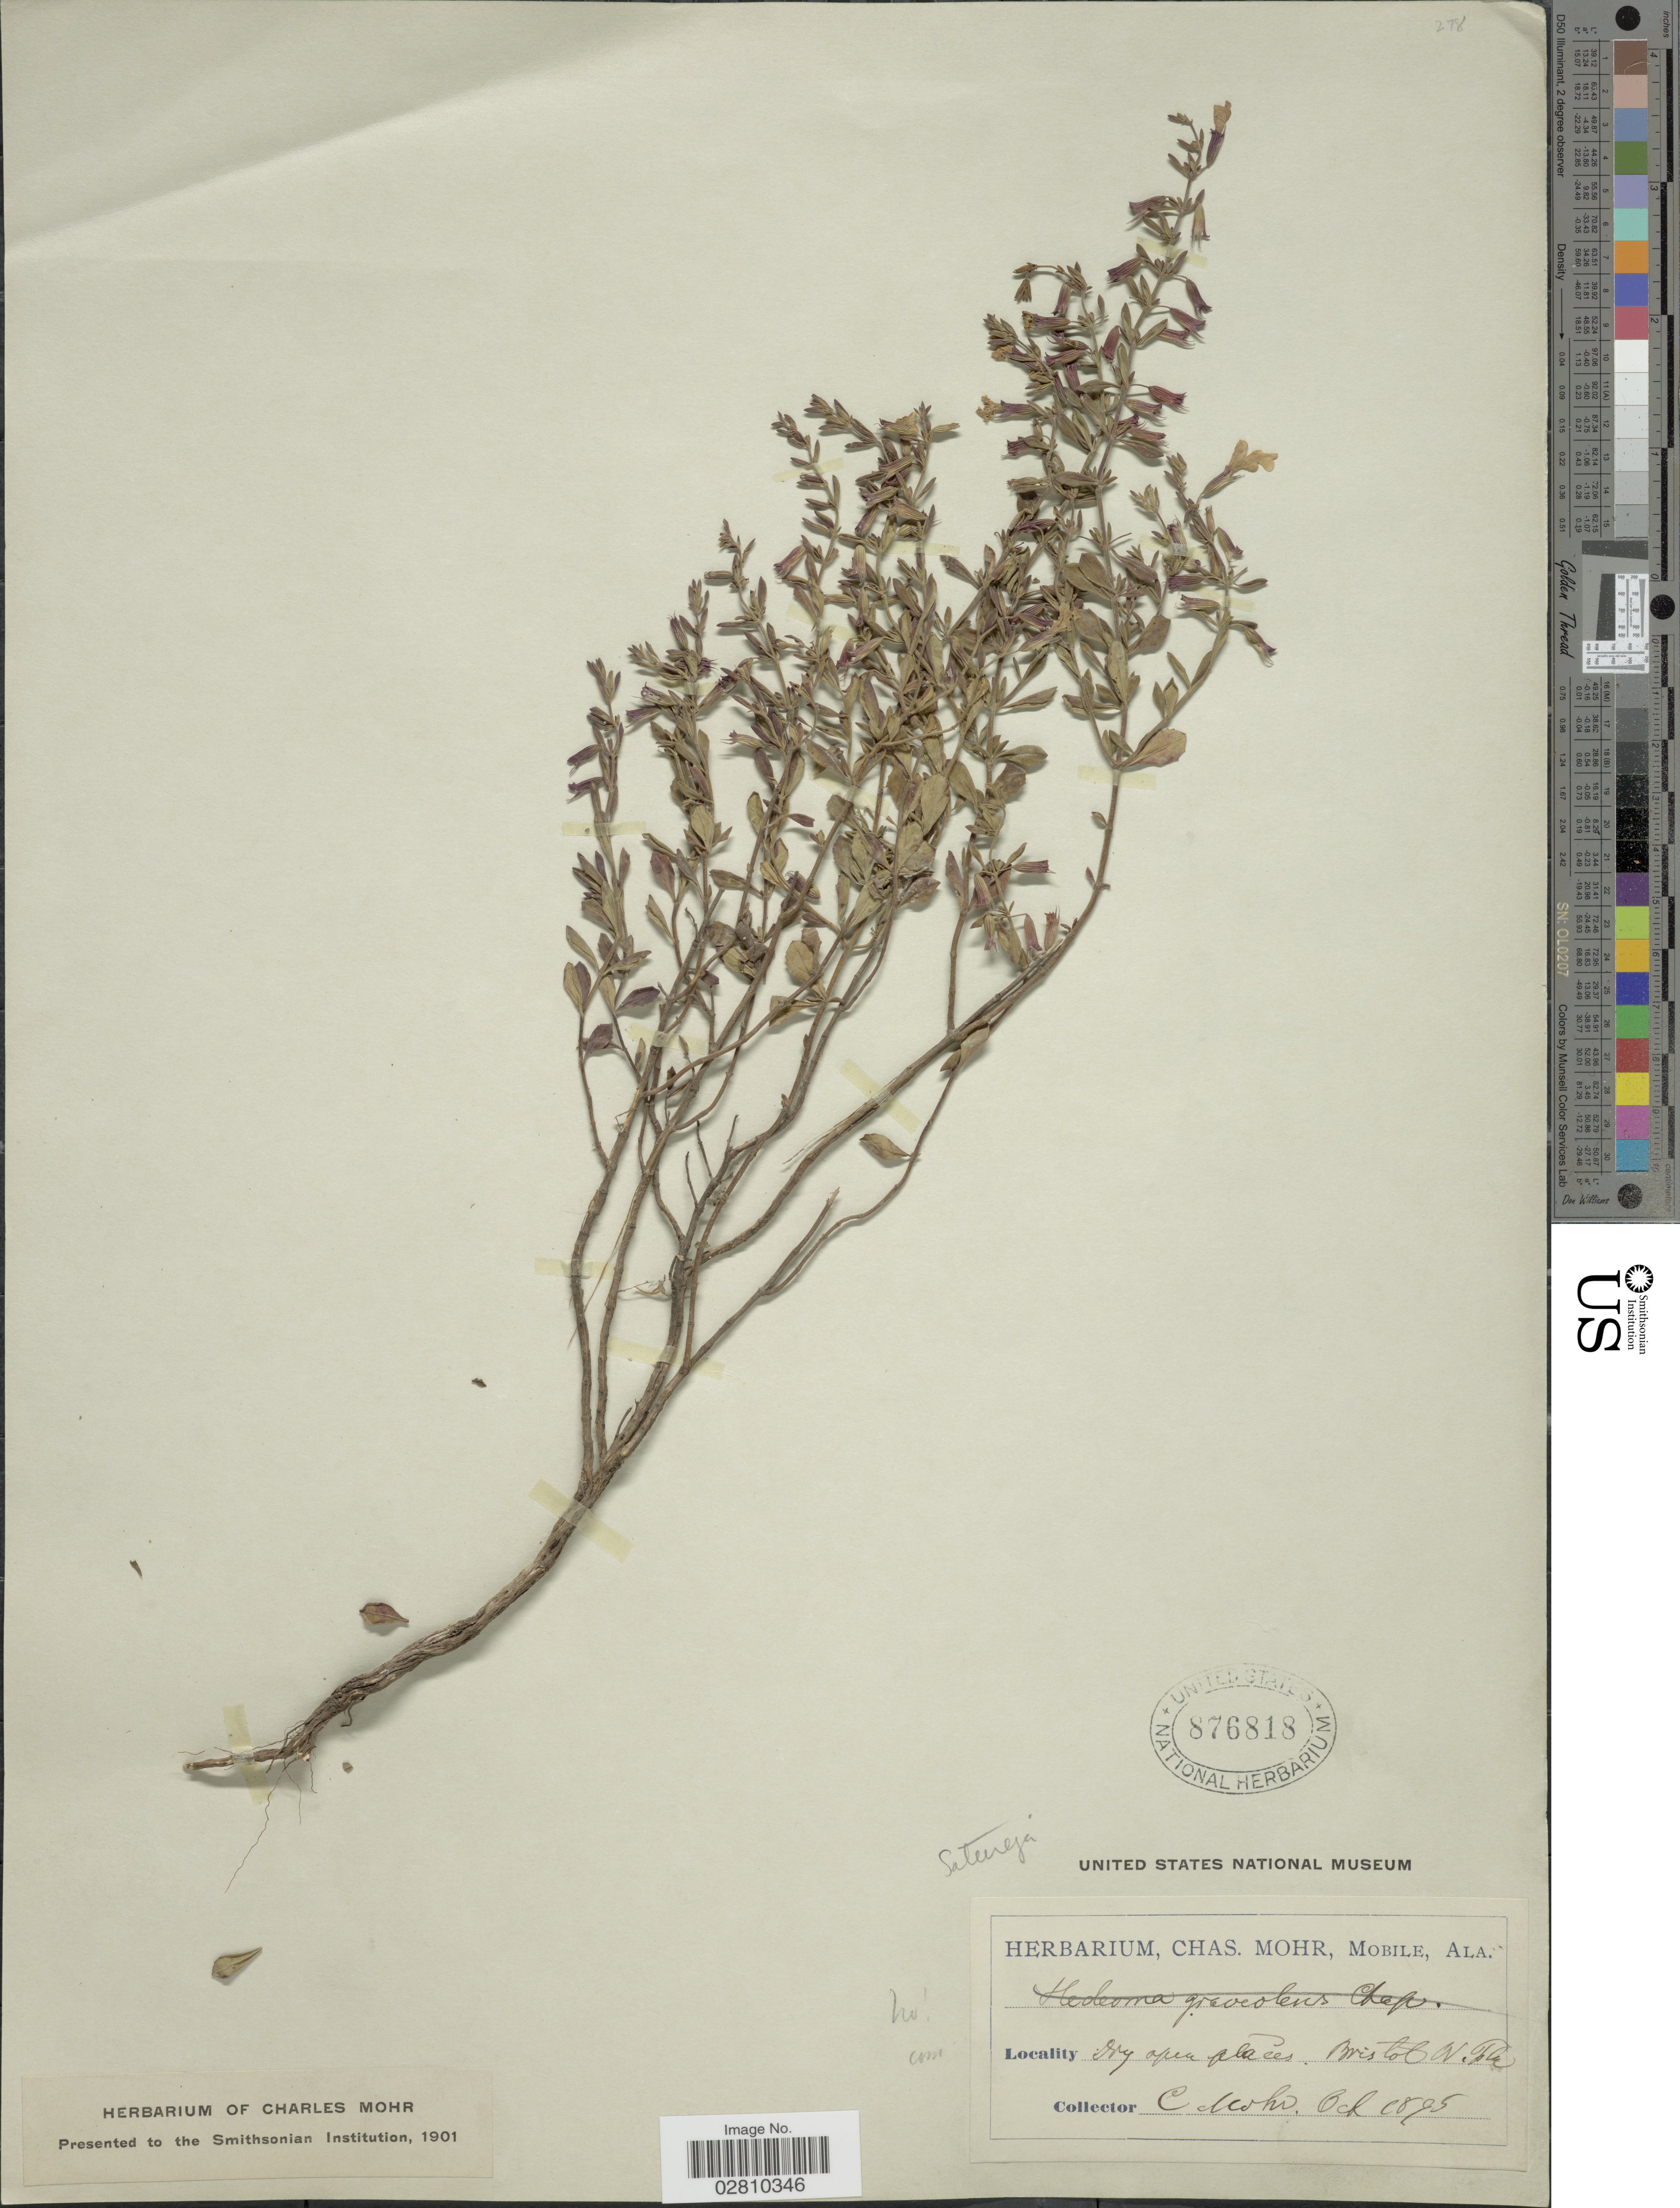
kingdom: Plantae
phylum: Tracheophyta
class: Magnoliopsida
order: Lamiales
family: Lamiaceae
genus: Clinopodium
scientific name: Clinopodium dentatum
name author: (Chapm.) Kuntze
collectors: Mohr, C. T. (herbarium)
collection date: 1895-10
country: United States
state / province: Florida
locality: Dry open places, Bristol, N. Fla.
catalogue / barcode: US 876818